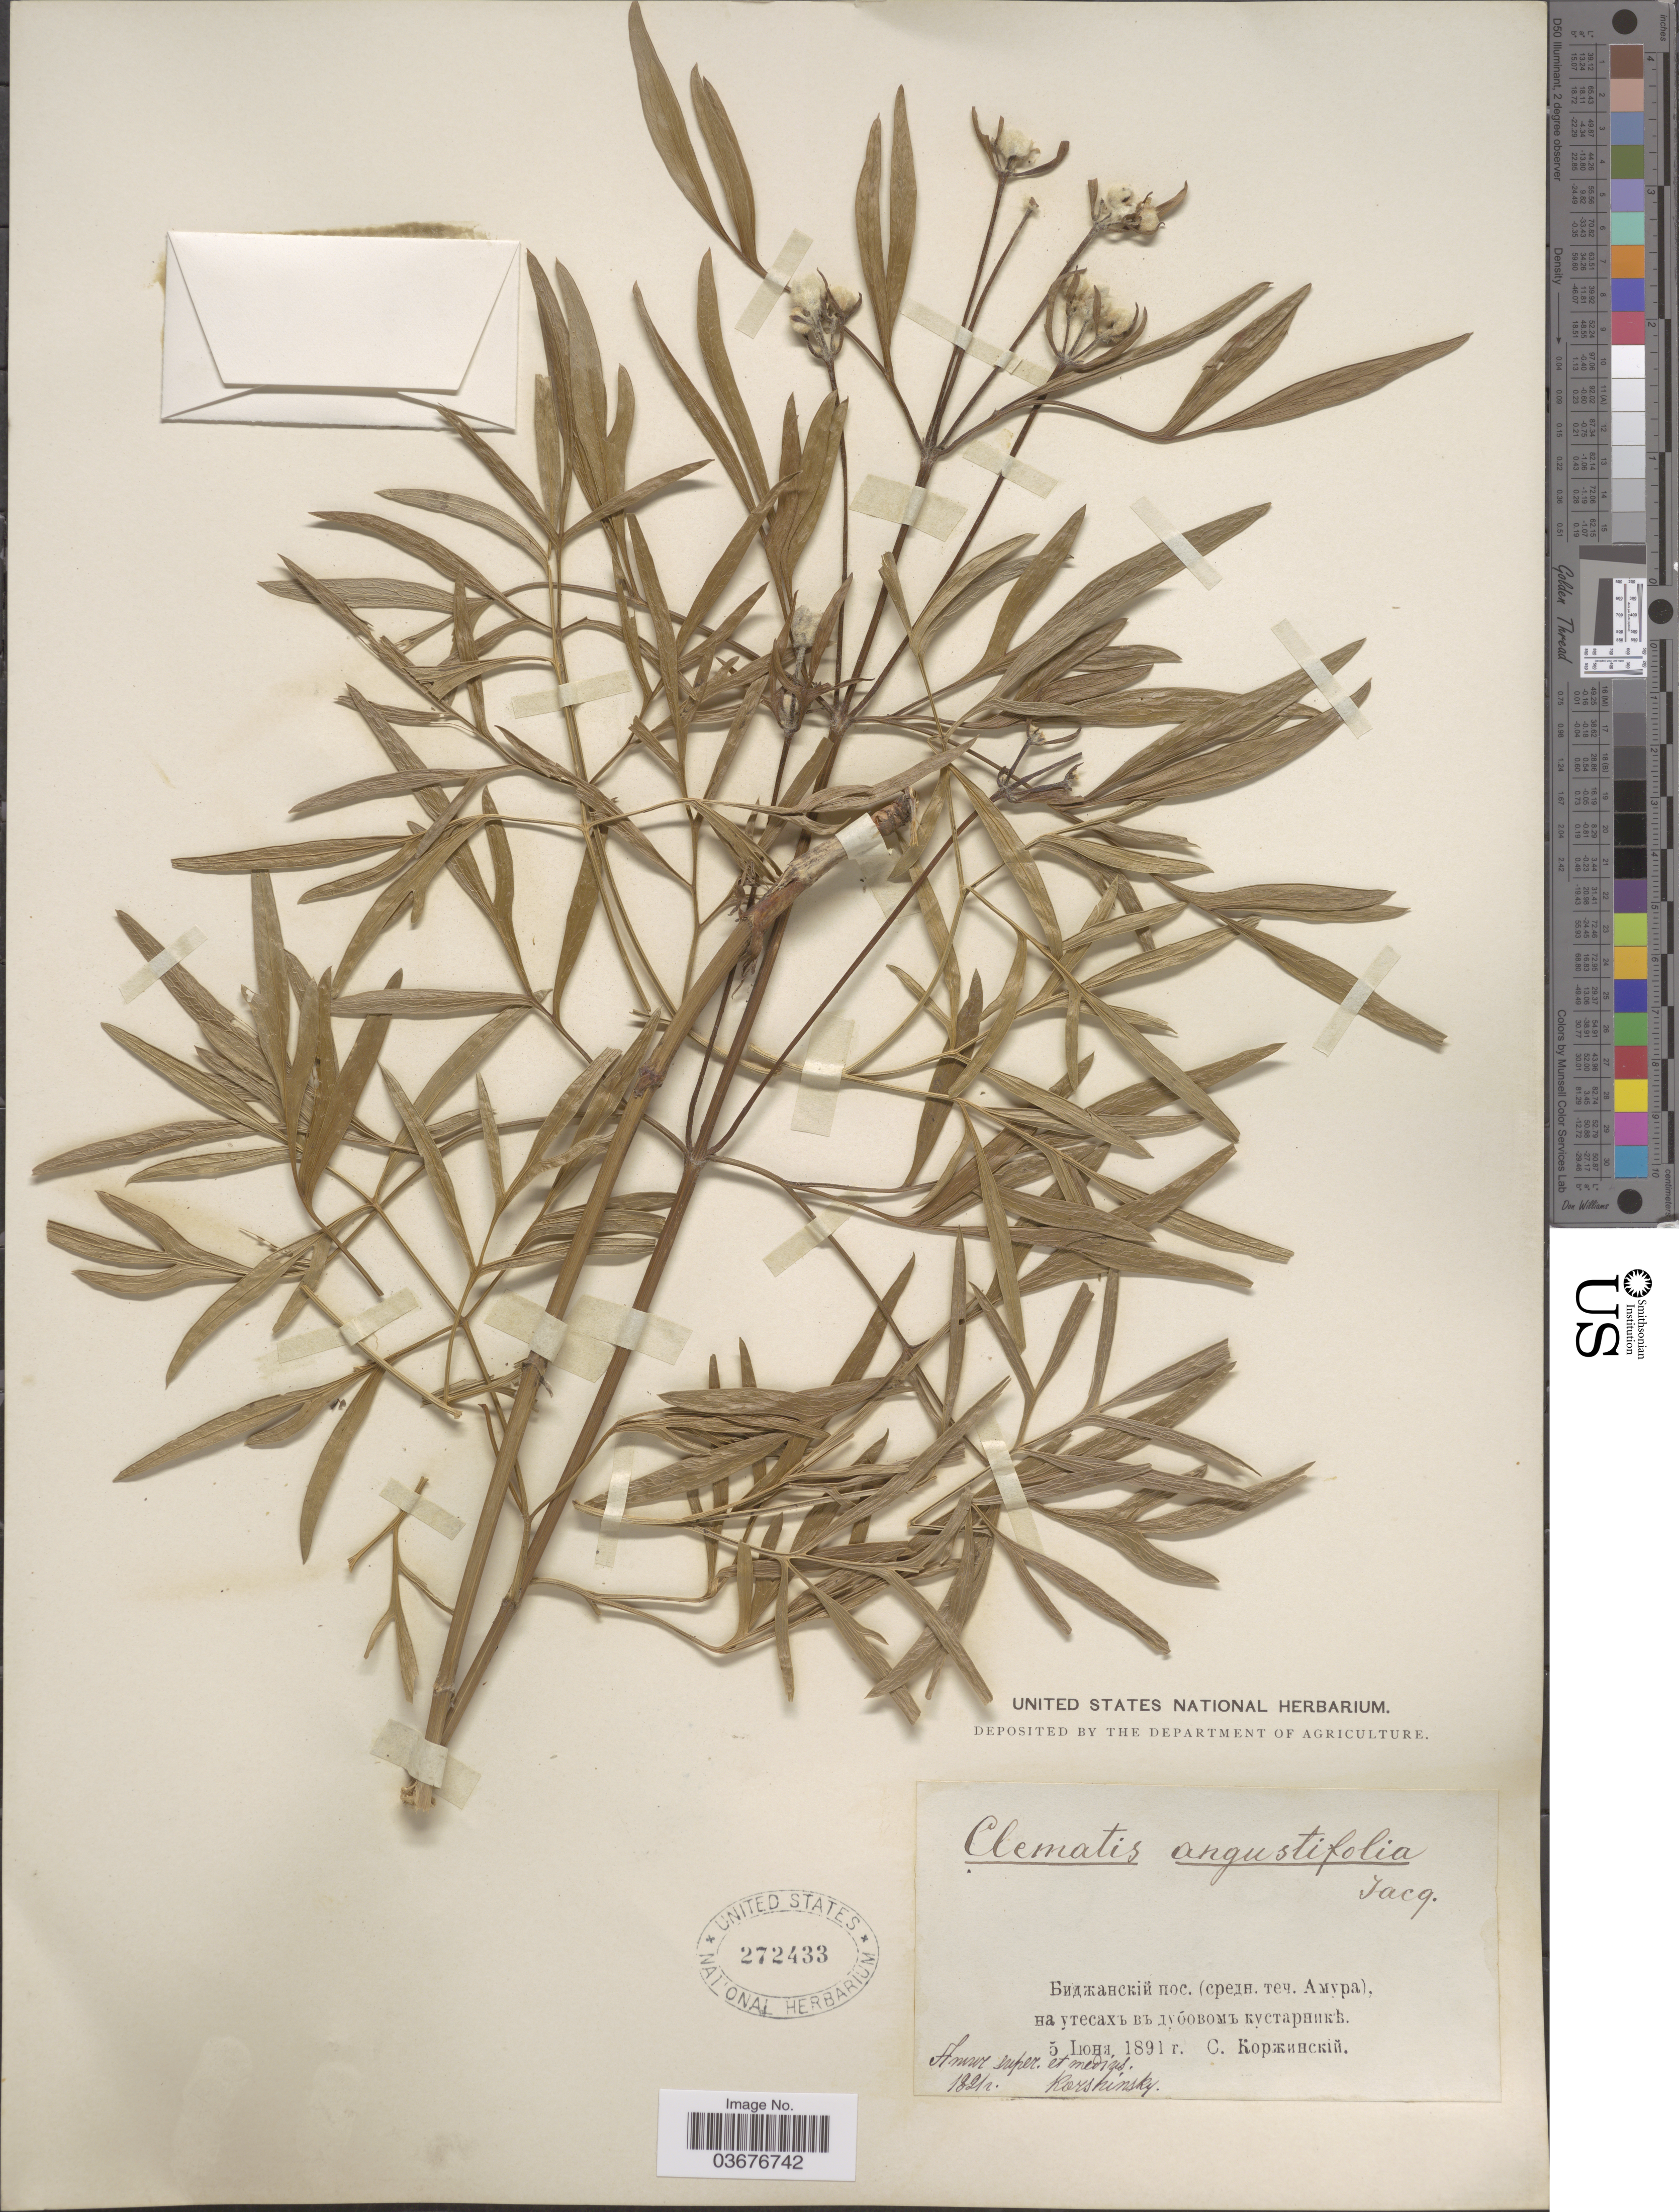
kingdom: Plantae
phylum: Tracheophyta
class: Magnoliopsida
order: Ranunculales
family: Ranunculaceae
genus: Clematis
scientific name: Clematis angustifolia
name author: Jacq.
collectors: S. Korshinsky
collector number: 1821?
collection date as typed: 5 June 1891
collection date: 1891-06-05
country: Russian Federation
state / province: Amur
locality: Bidzhanski village (main branch of the Amur) on the slope of the oak grove.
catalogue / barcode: US 272433